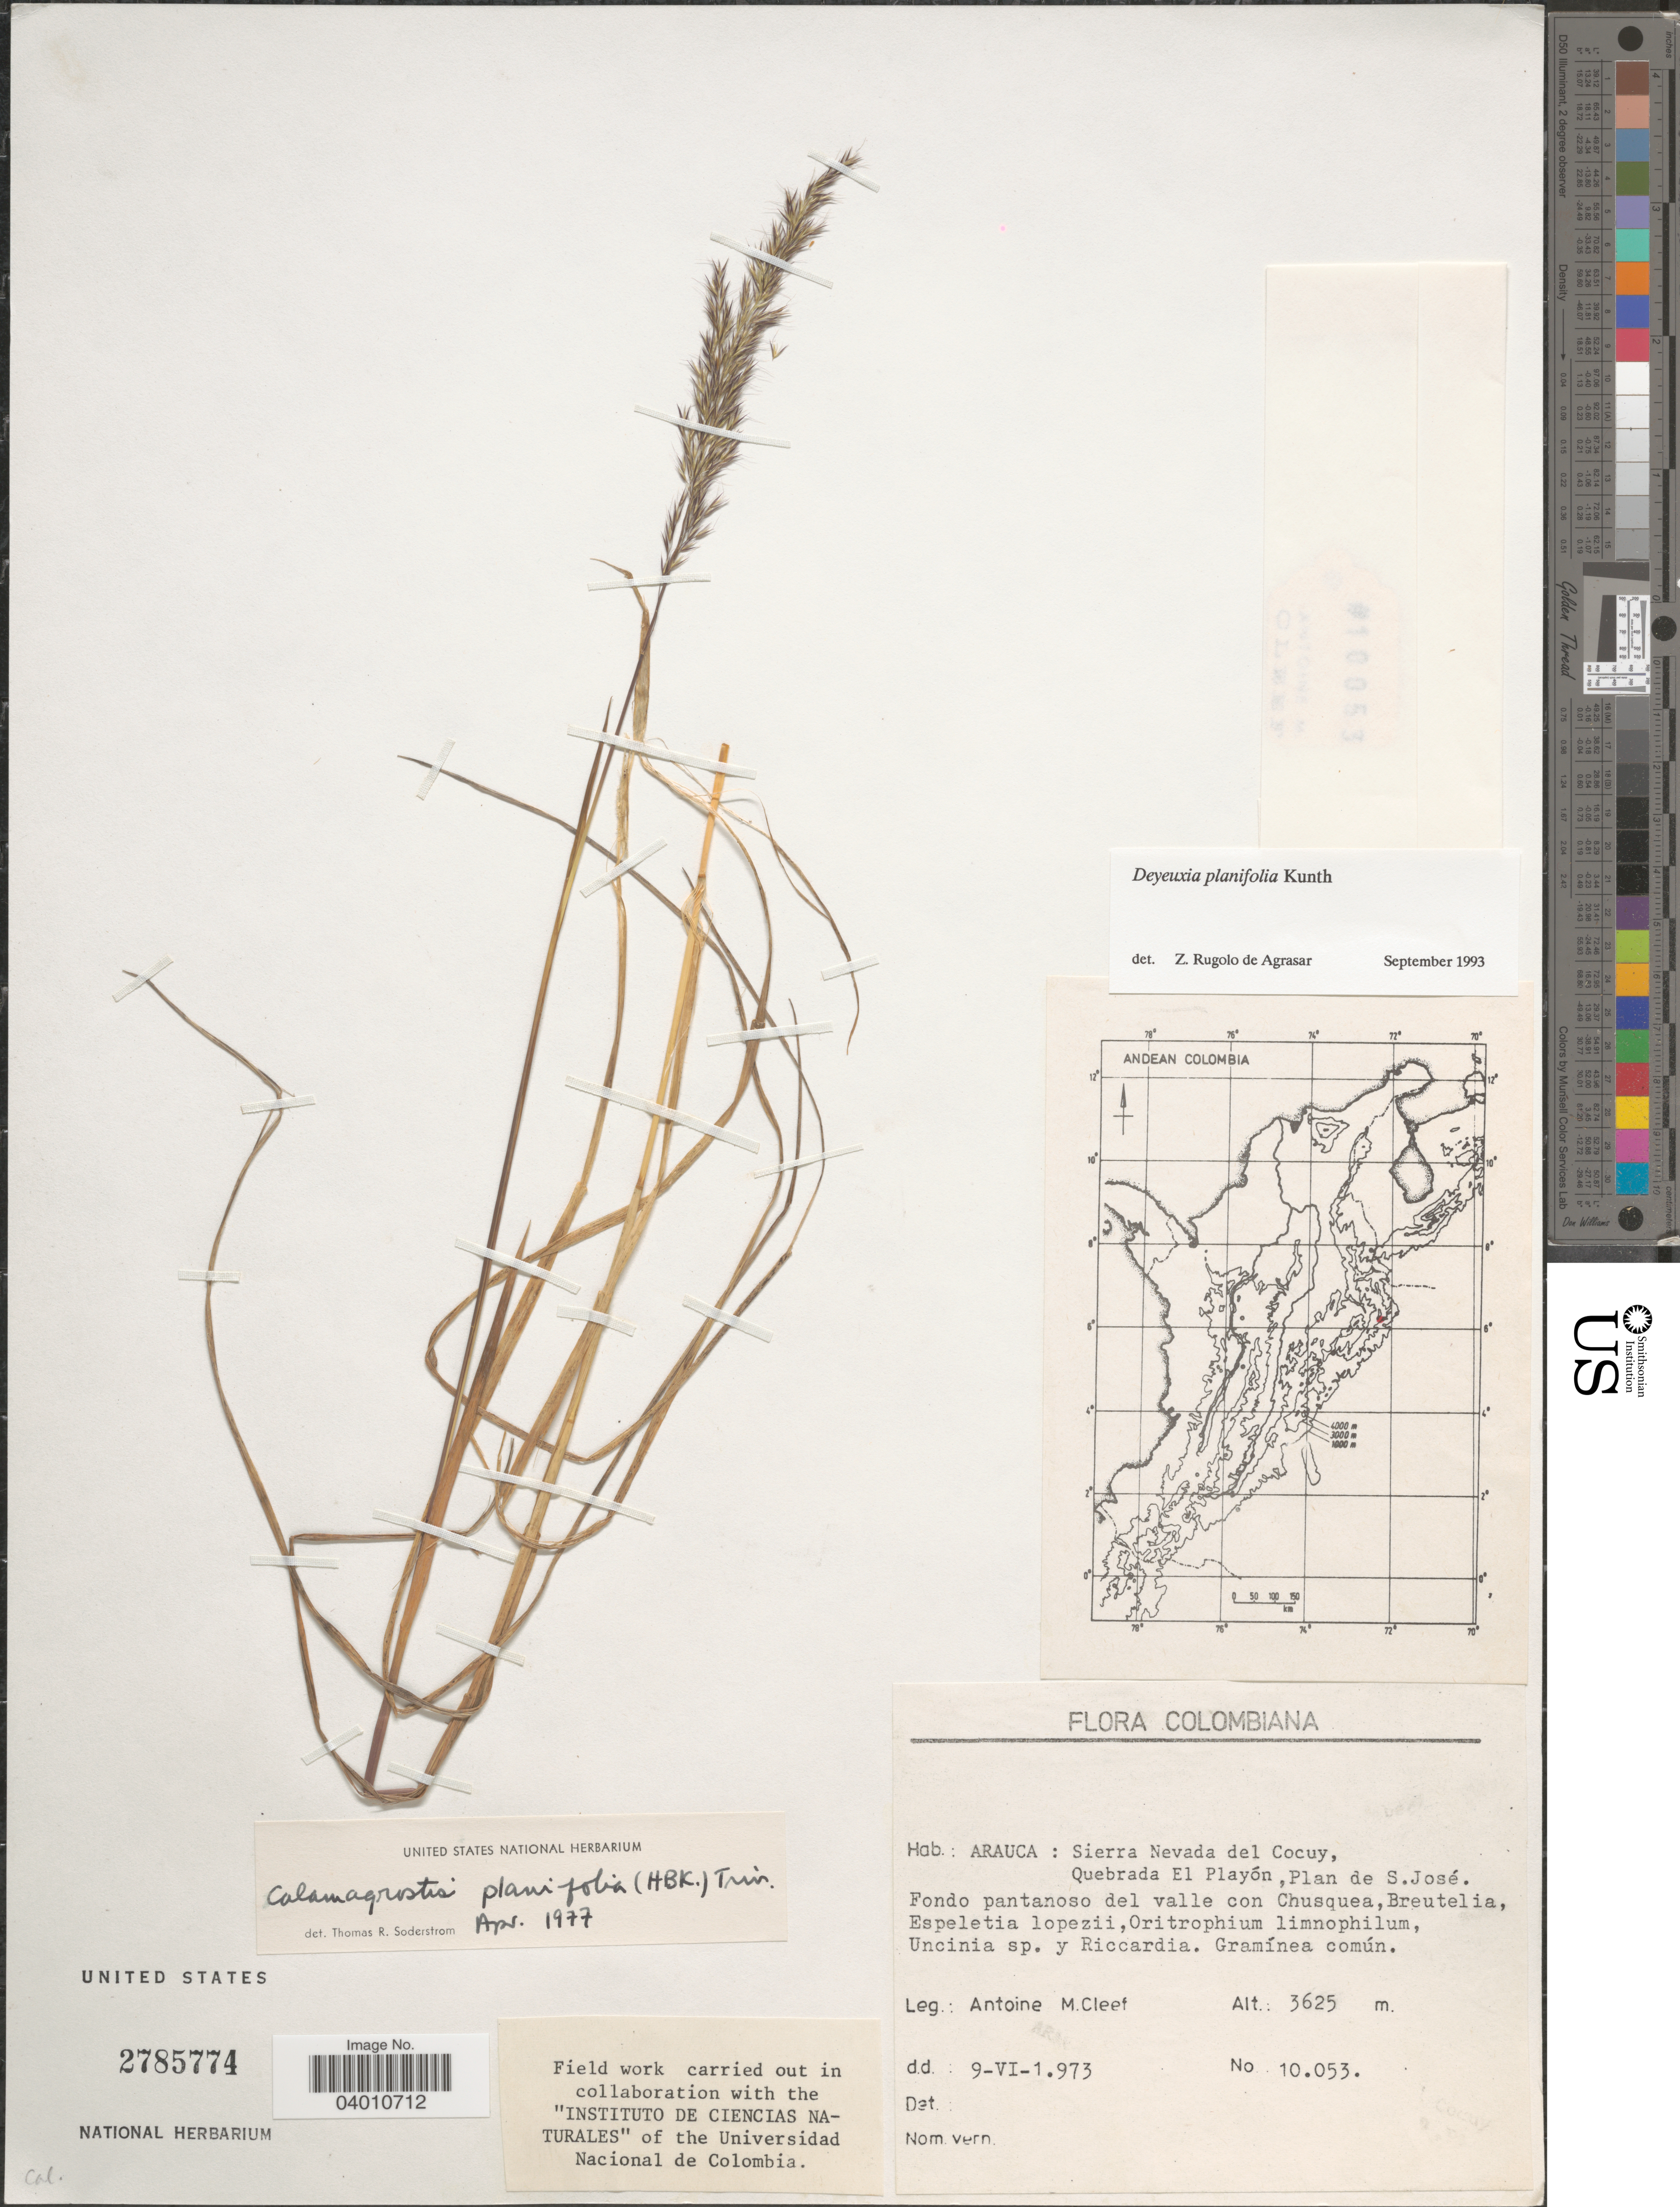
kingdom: Plantae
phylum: Tracheophyta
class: Liliopsida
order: Poales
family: Poaceae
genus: Peyritschia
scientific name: Peyritschia planifolia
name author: (Kunth) P.M. Peterson et al.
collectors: A. M. Cleef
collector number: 10053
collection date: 1973-06-09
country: Colombia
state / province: Arauca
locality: Sierra Nevada del Cocuy, Quebrada El Playón, Plan de S. José. Fondo pantanoso del valle.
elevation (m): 3625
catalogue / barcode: US 2785774